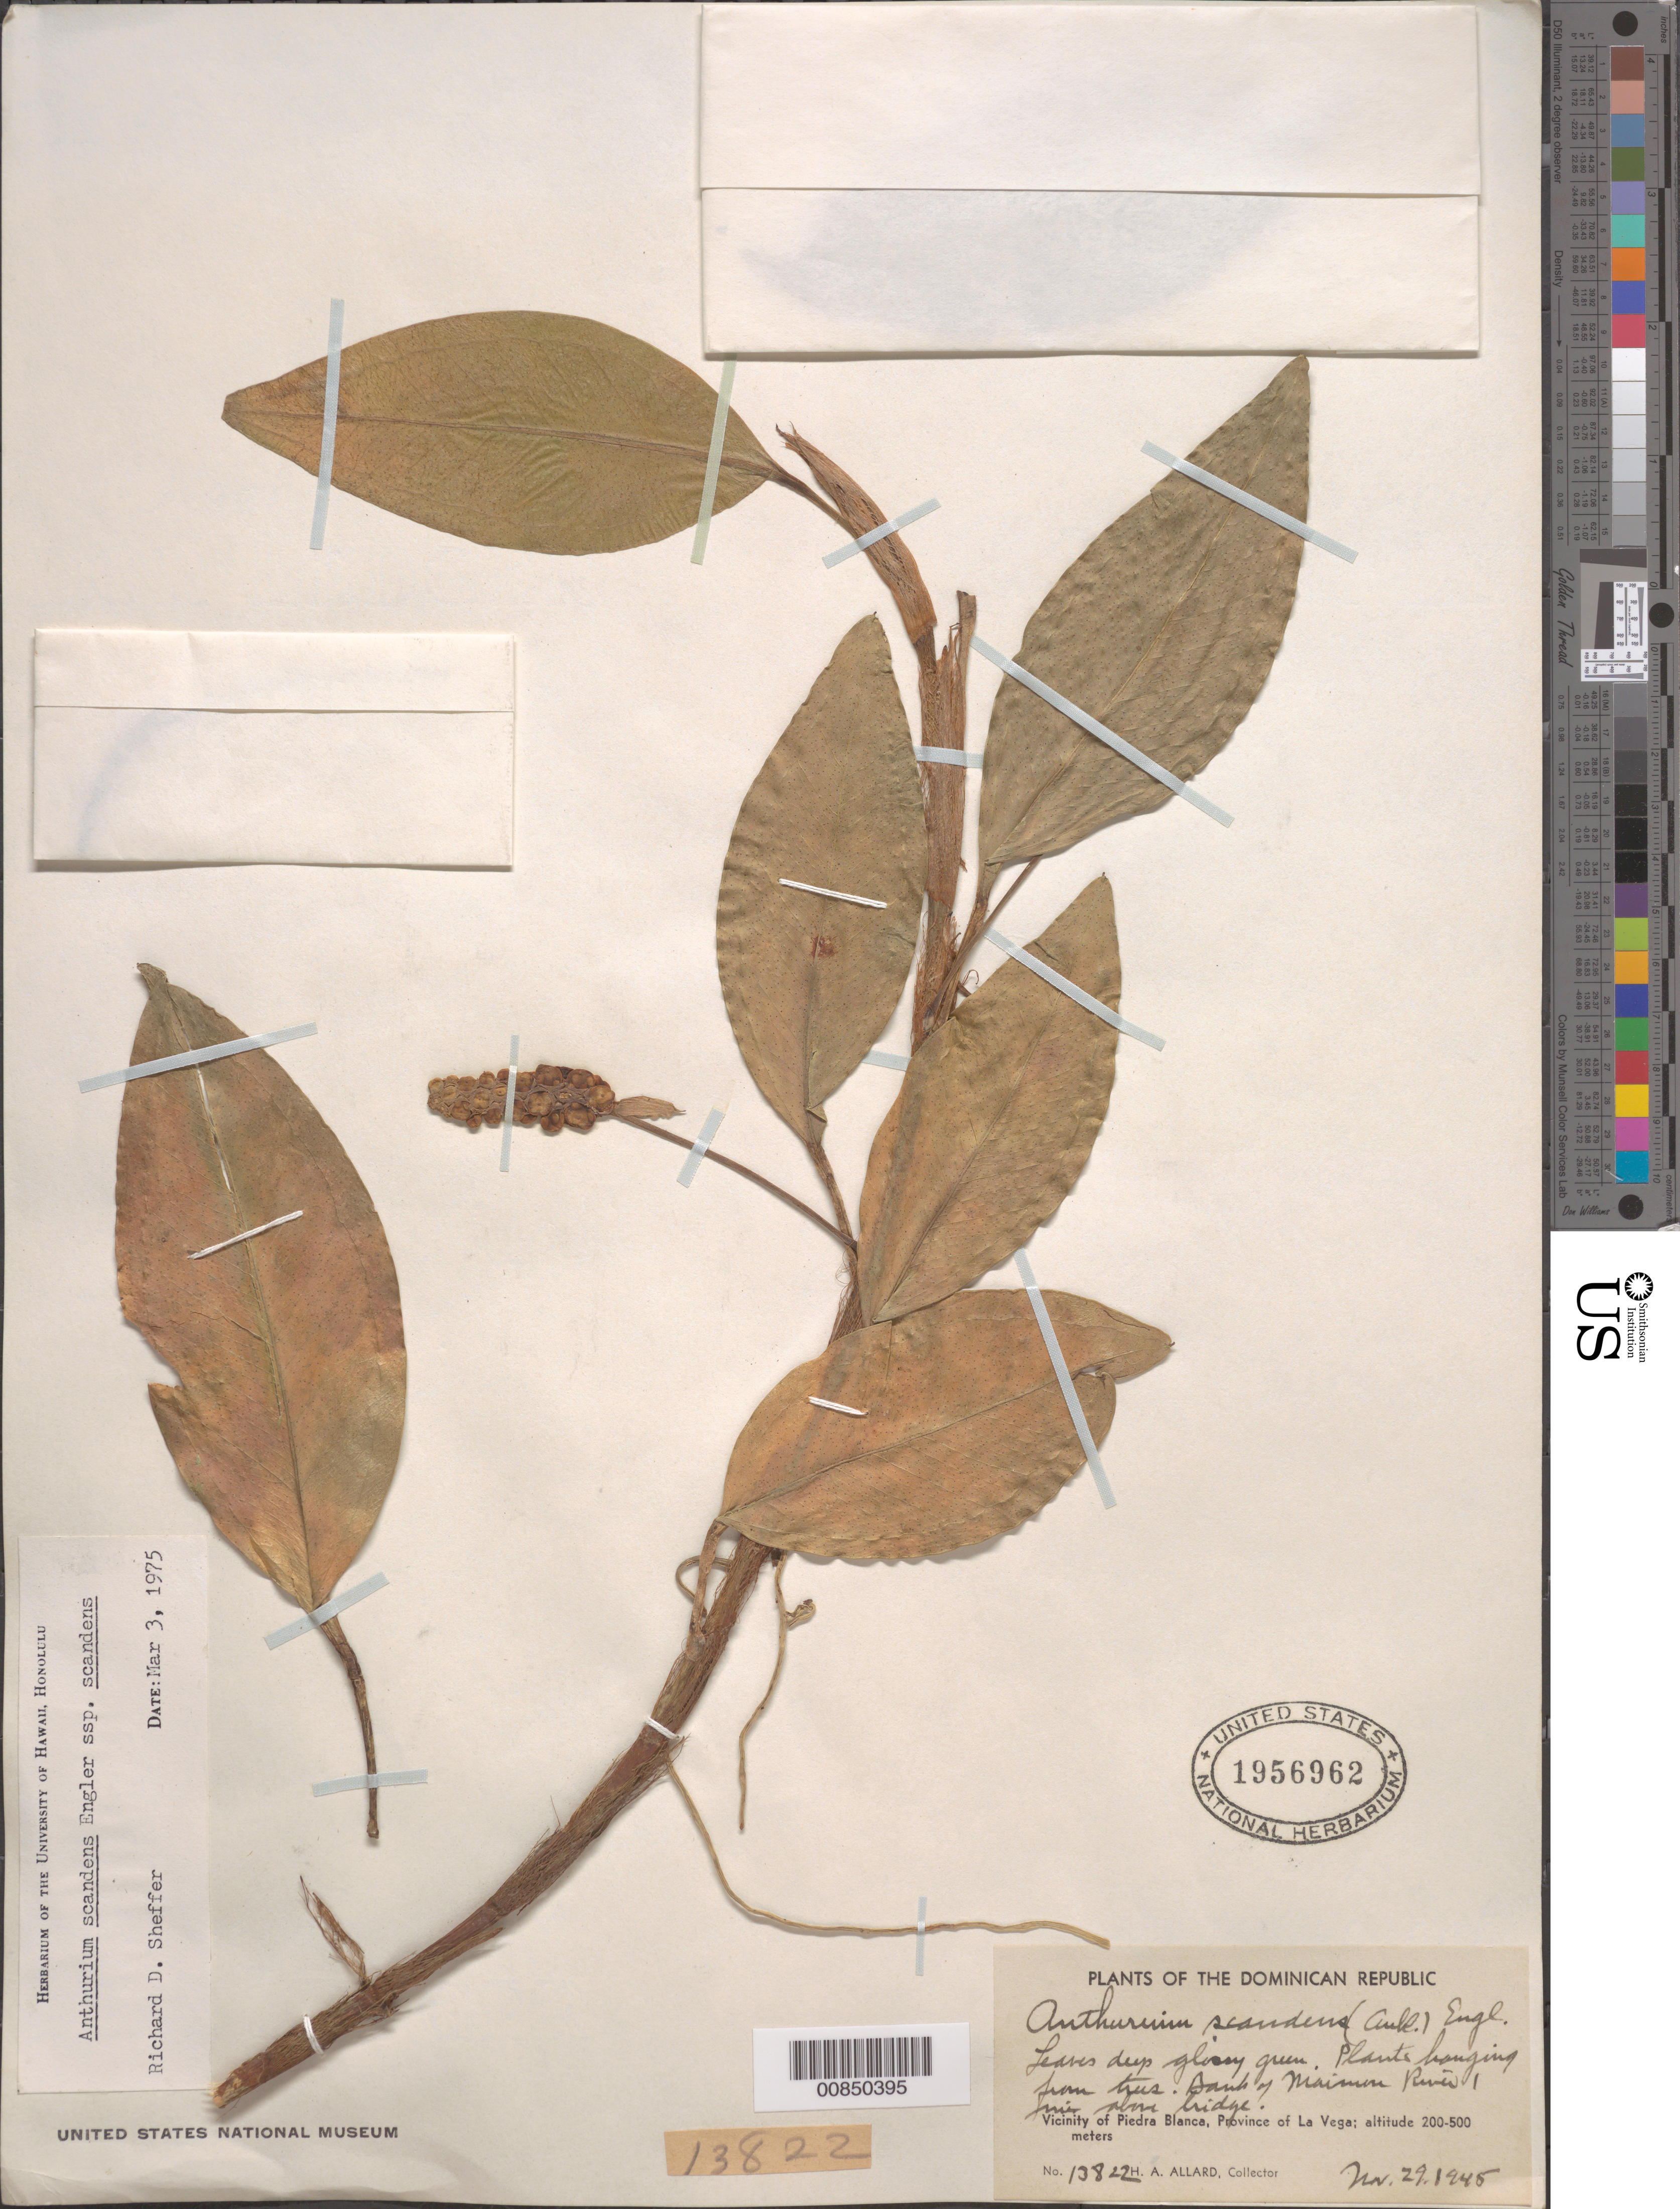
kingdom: Plantae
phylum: Tracheophyta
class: Liliopsida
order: Alismatales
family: Araceae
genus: Anthurium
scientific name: Anthurium scandens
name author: (Aubl.) Engl.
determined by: Sheffer, R. D.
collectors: H. A. Allard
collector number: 13822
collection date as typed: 29 Nov 1945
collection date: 1945-11-29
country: Dominican Republic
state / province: La Vega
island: Hispaniola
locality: Vicinity of Piedra Blanca, banks of Maimon River, 1 mile above bridge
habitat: Hanging from trees along river bank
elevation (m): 200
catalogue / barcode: US 1956962